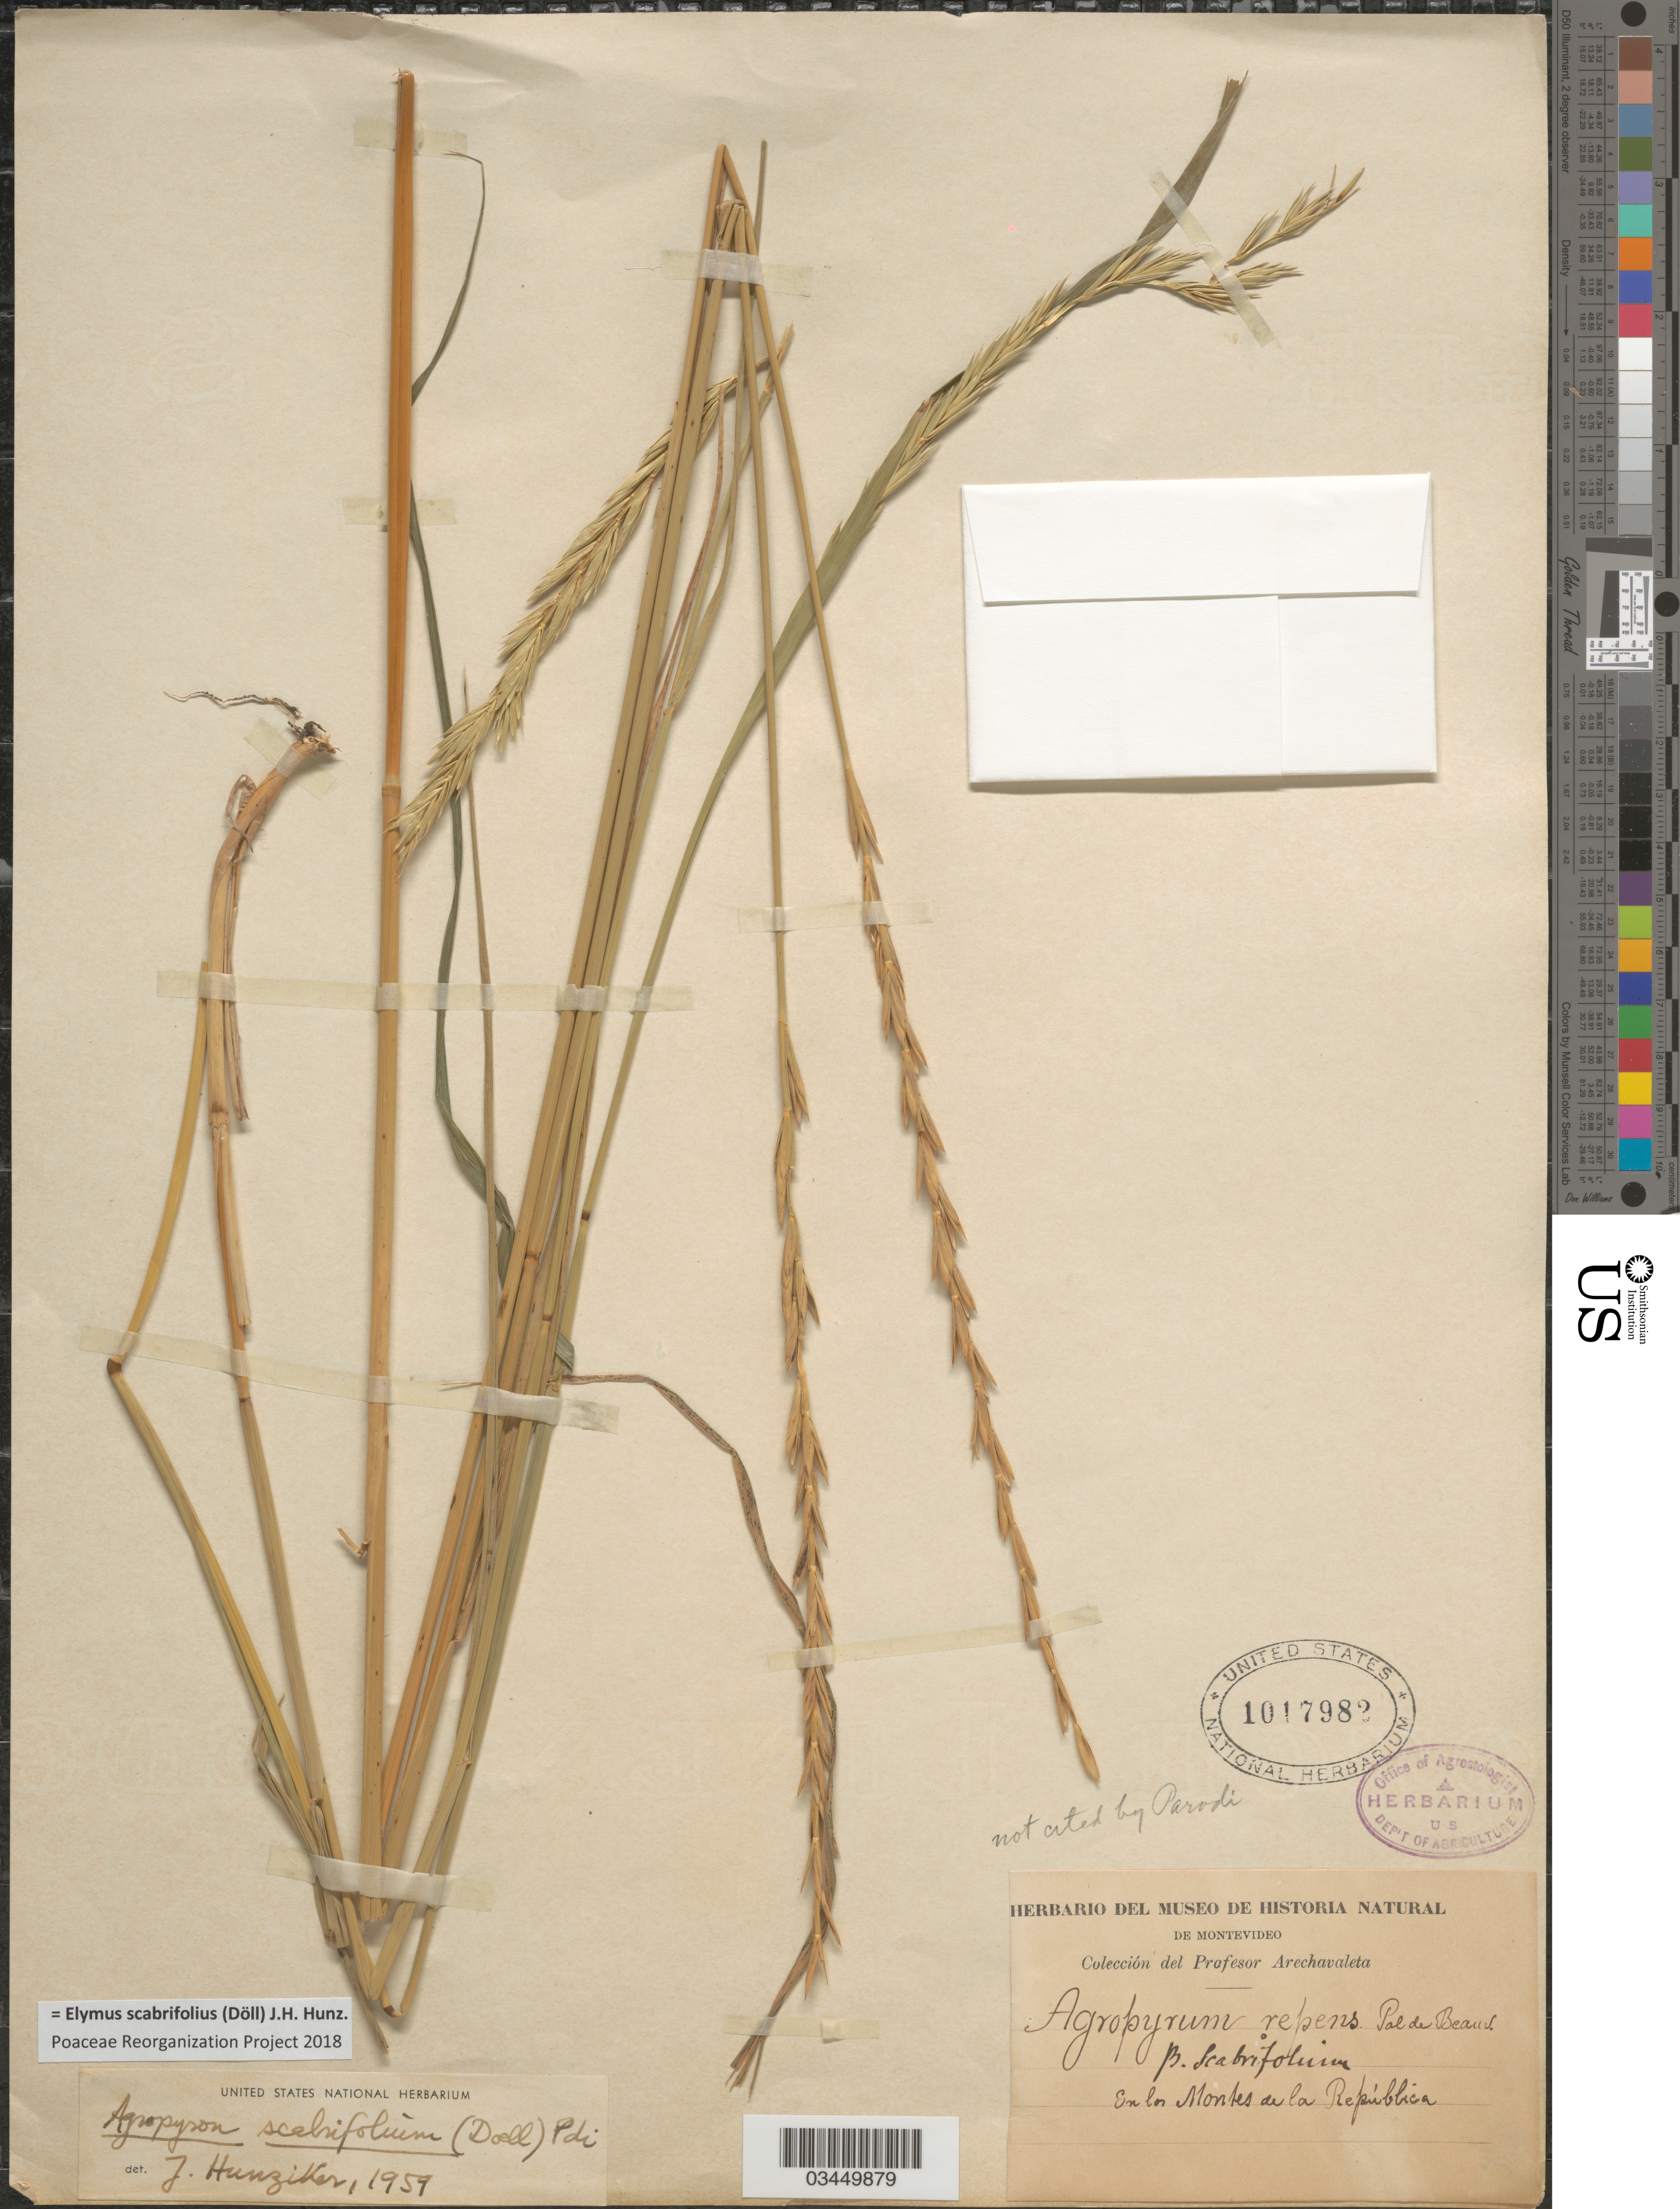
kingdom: Plantae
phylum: Tracheophyta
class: Liliopsida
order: Poales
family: Poaceae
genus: Elymus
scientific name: Elymus scabrifolius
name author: (Döll) J.H. Hunz.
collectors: Arechavaleta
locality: En los Montes de la República.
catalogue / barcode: US 1017982